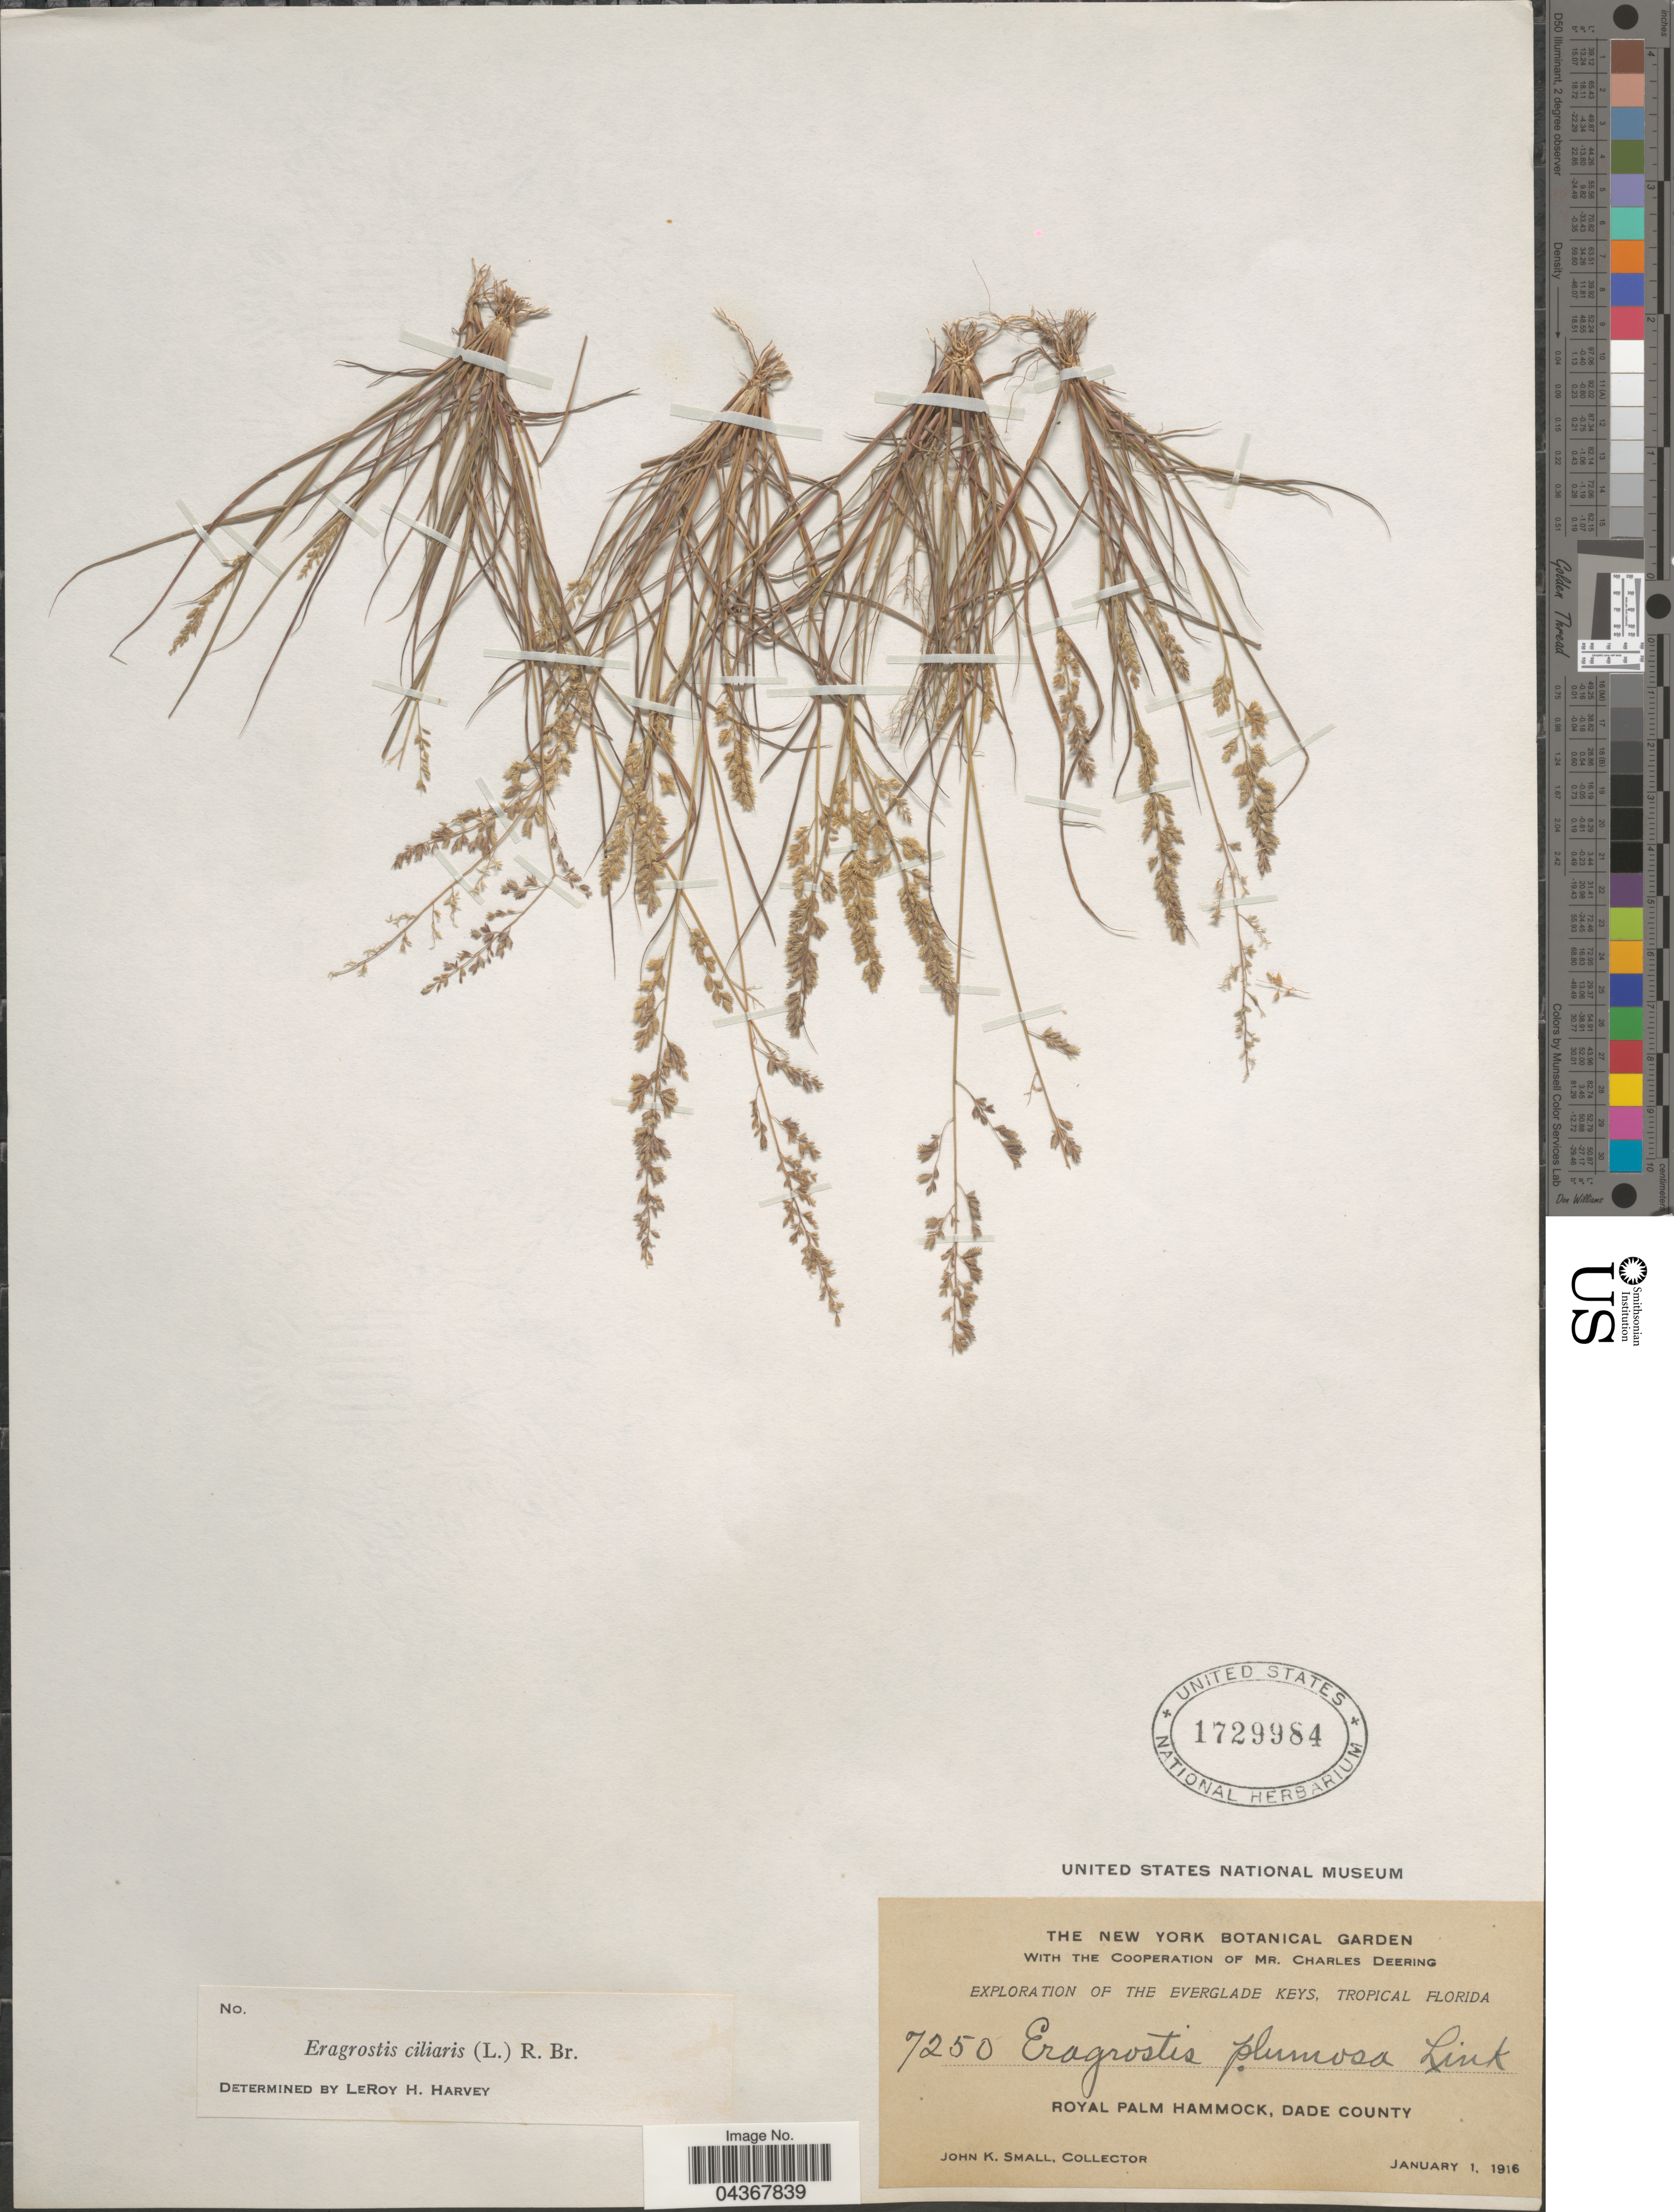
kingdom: Plantae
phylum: Tracheophyta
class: Liliopsida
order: Poales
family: Poaceae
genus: Eragrostis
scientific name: Eragrostis ciliaris var. laxa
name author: Kuntze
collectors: J. K. Small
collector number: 7250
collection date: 1916-01-01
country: United States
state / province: Florida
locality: Exploration of The Everglade Keys, Tropical Florida. Royal Palm Hammock, Dade County.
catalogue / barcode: US 1729984